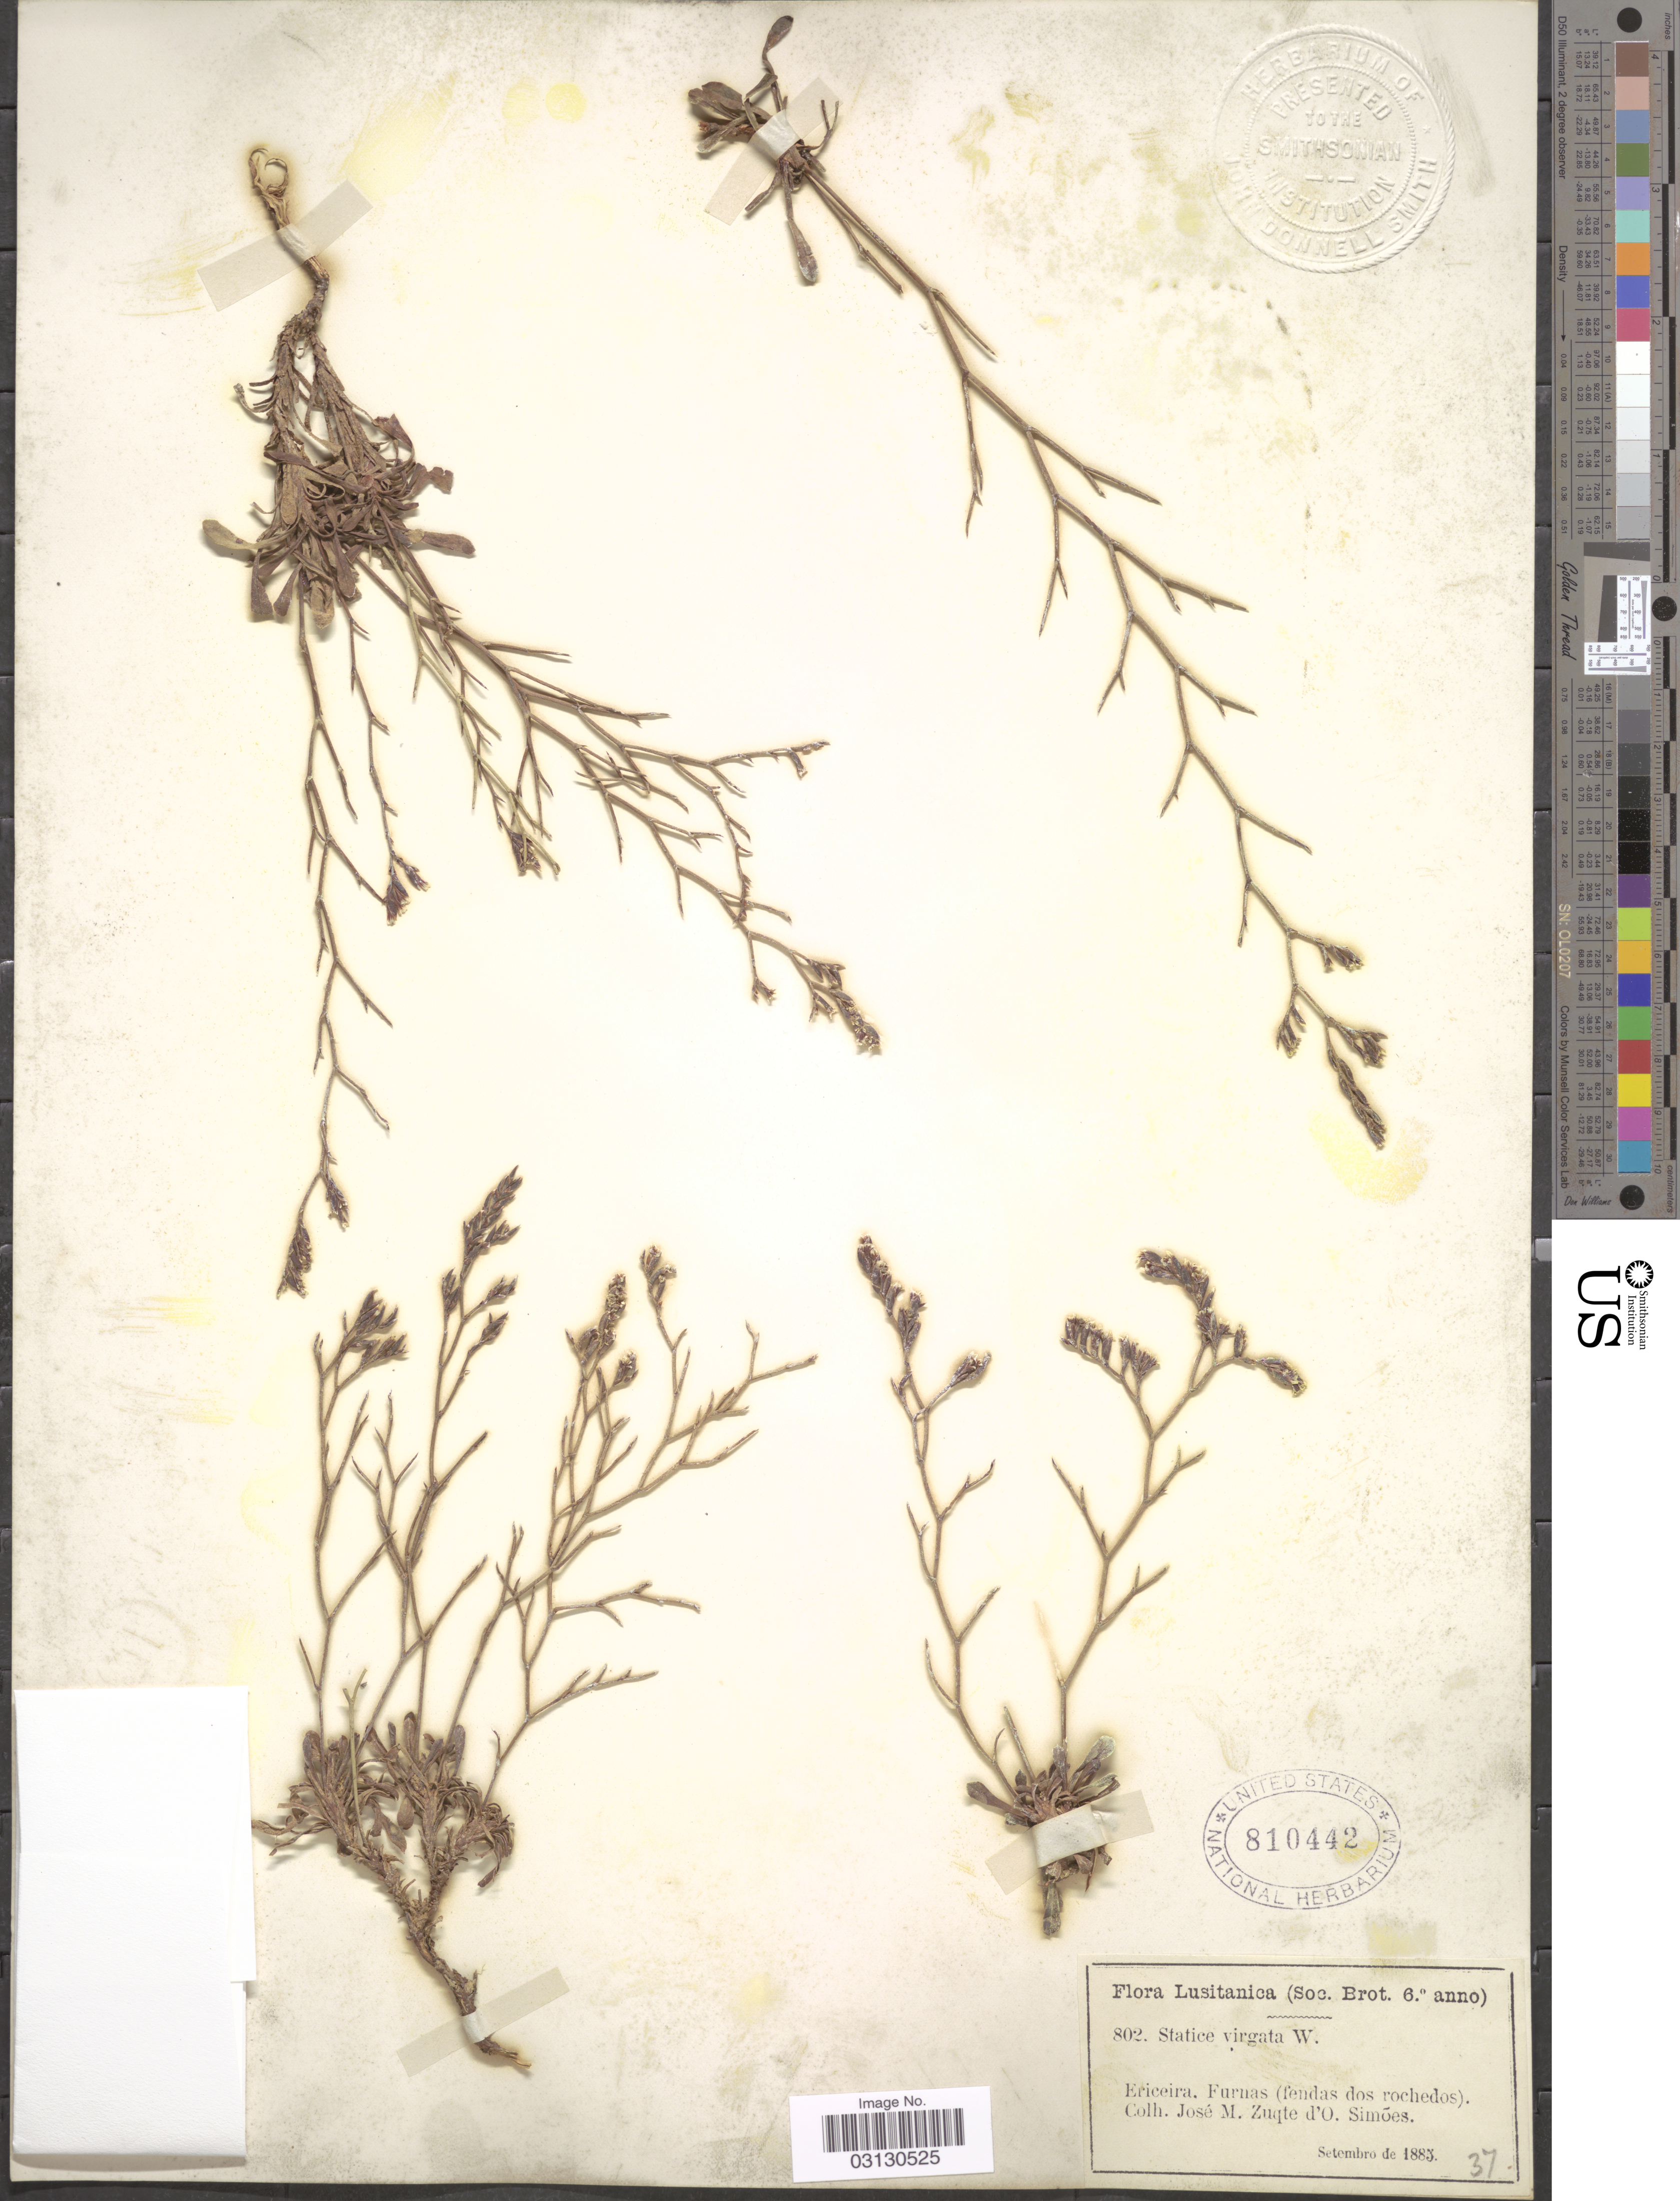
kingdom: Plantae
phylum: Tracheophyta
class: Magnoliopsida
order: Caryophyllales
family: Plumbaginaceae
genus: Limonium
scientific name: Limonium virgatum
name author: (Willd.) Fourr.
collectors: J. Zuqte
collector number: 802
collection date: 1883-09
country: Portugal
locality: Lusitanica. Ericeira. Furnas (fendas dos rochedos).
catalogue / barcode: US 810442